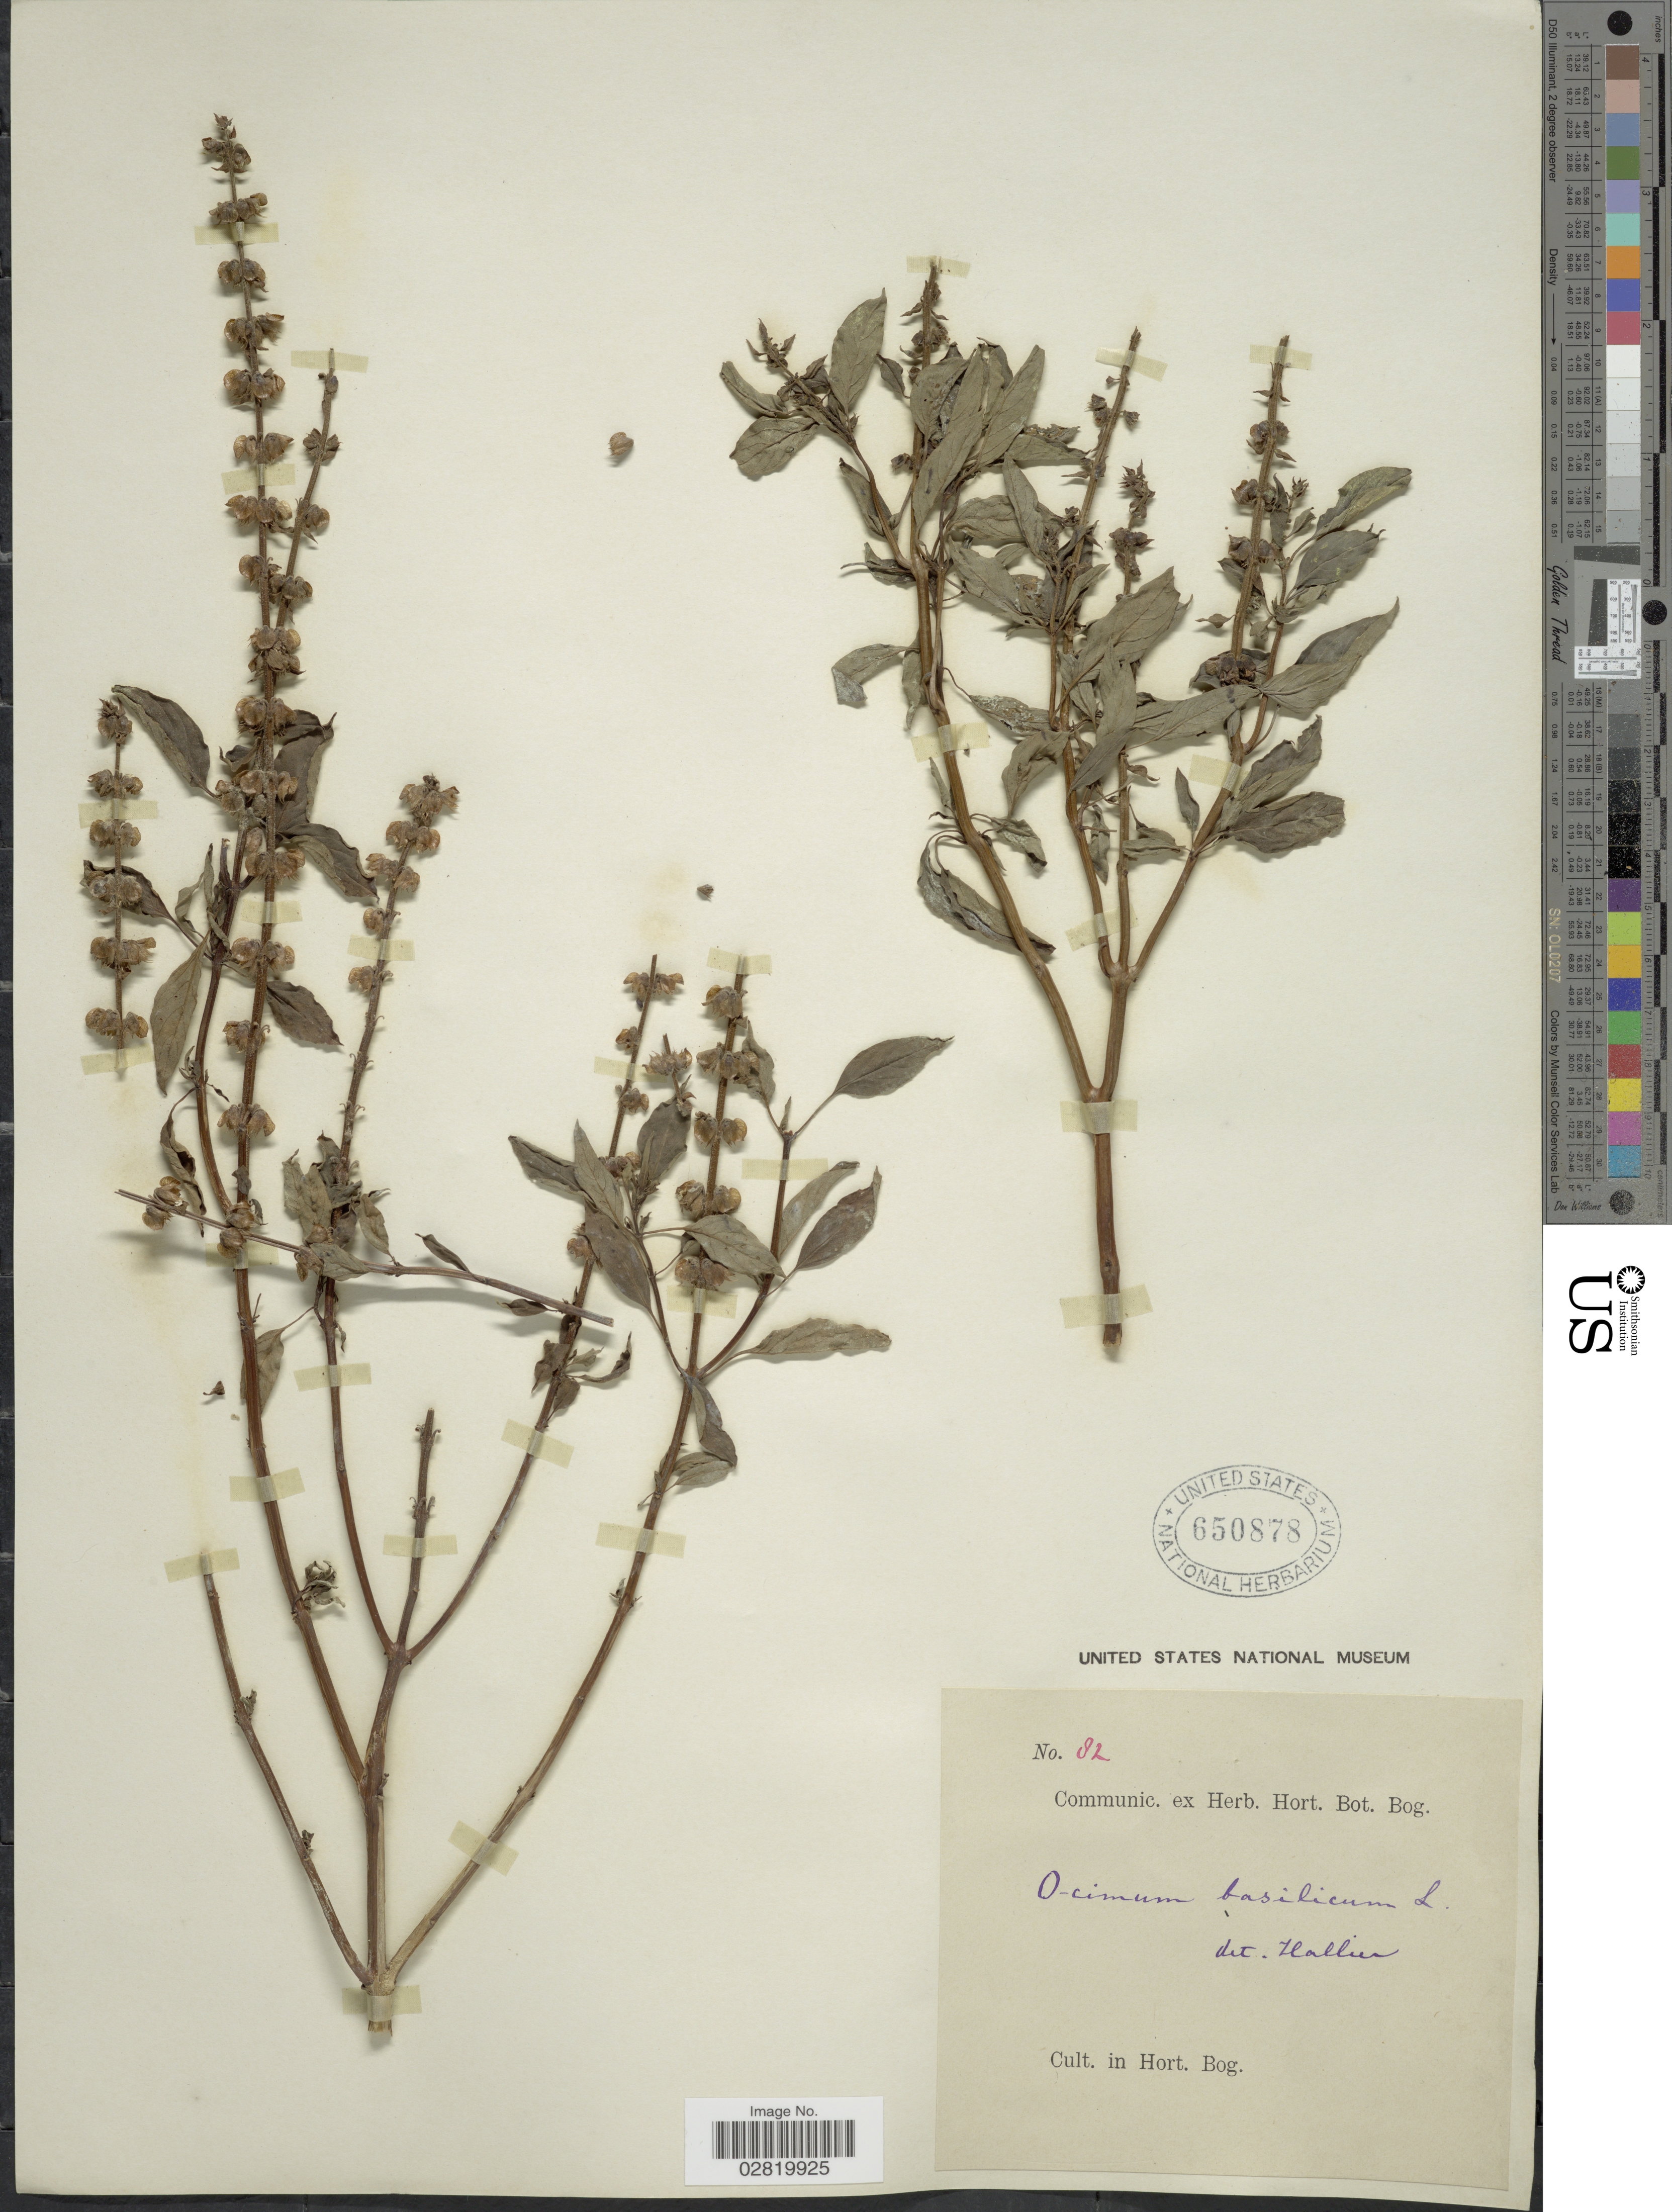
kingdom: Plantae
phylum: Tracheophyta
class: Magnoliopsida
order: Lamiales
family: Lamiaceae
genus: Ocimum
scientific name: Ocimum basilicum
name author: L.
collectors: ex herb. Hort. Bot. Bog.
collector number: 82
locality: Cult. in Hort. Bog.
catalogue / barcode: US 650878